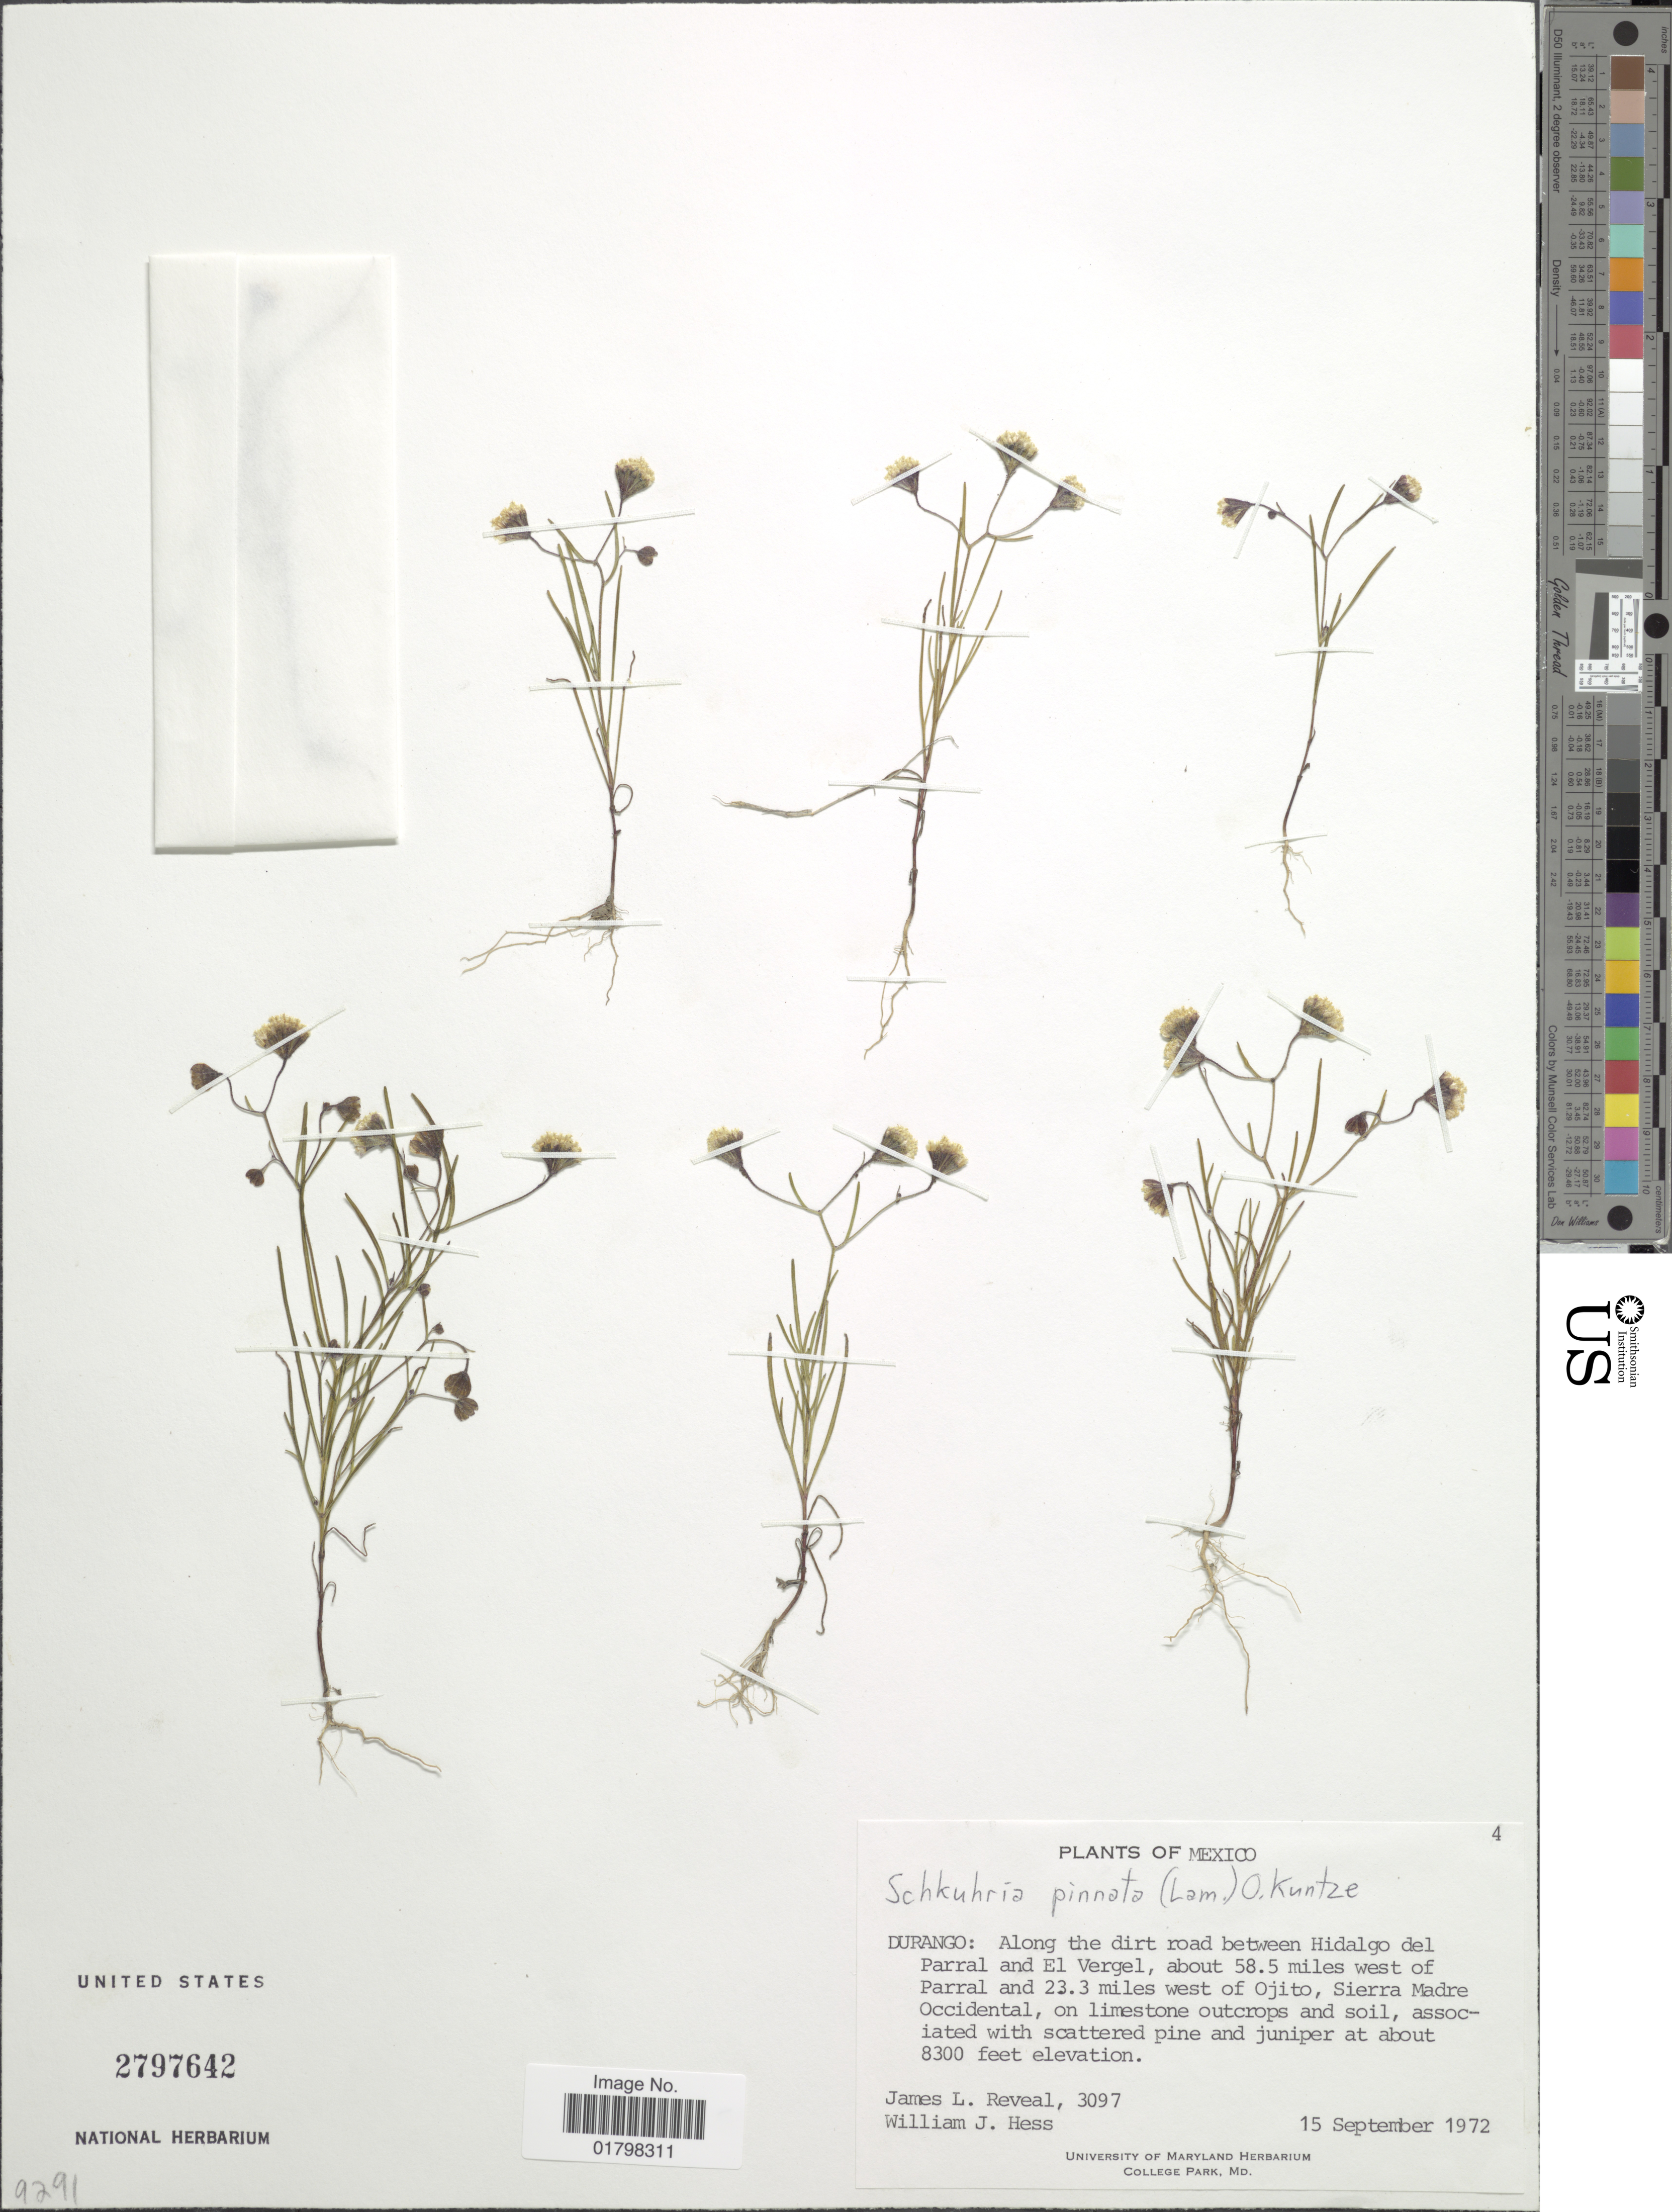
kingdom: Plantae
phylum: Tracheophyta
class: Magnoliopsida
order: Asterales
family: Asteraceae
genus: Schkuhria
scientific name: Schkuhria pinnata var. virgata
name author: (La Llave ex La Llave) Heiser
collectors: J. L. Reveal & W. Hess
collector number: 3097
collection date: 1972-09-15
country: Mexico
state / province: Durango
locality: Along the dirt road between Hidalgo del Parral and El Vergel, about 58.5 miles west of Parral and 23.3 miles west of Ojito, Sierra Madre Occidental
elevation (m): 2530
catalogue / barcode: US 2797642